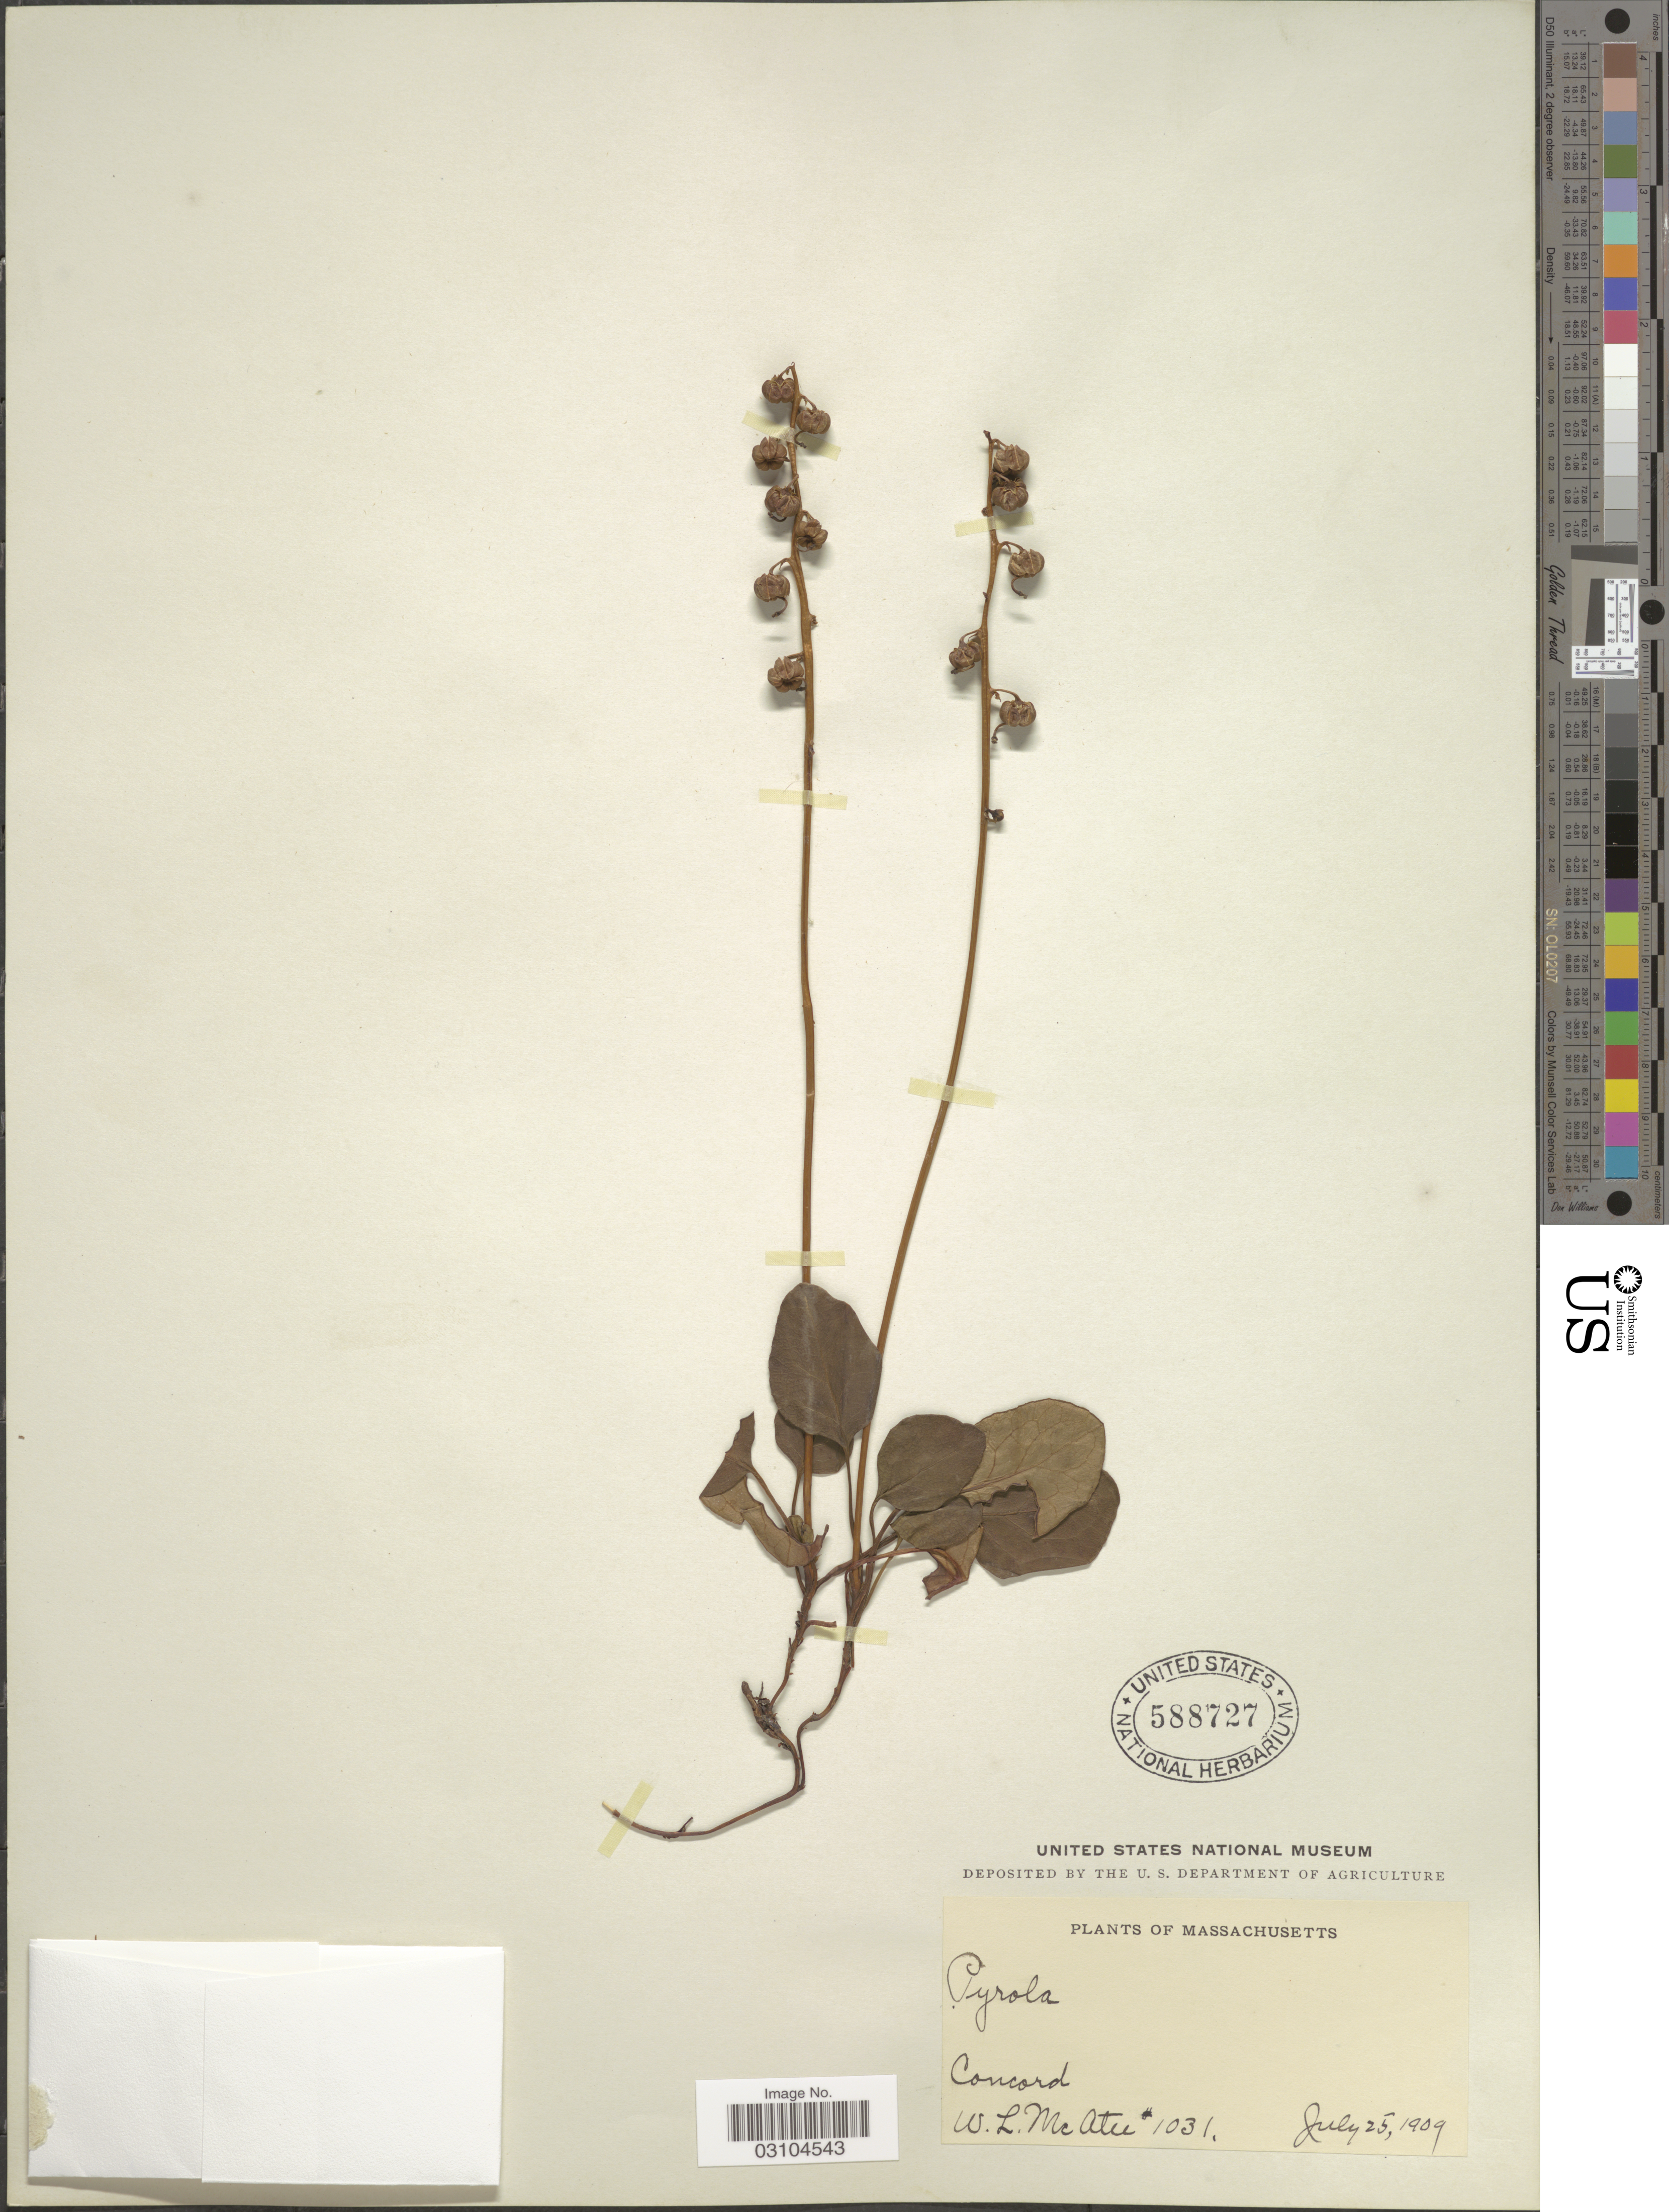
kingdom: Plantae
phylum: Tracheophyta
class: Magnoliopsida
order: Ericales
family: Ericaceae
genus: Pyrola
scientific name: Pyrola sp.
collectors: W. McAtee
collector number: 1031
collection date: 1909-07-25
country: United States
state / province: Massachusetts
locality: Concord.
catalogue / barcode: US 588727